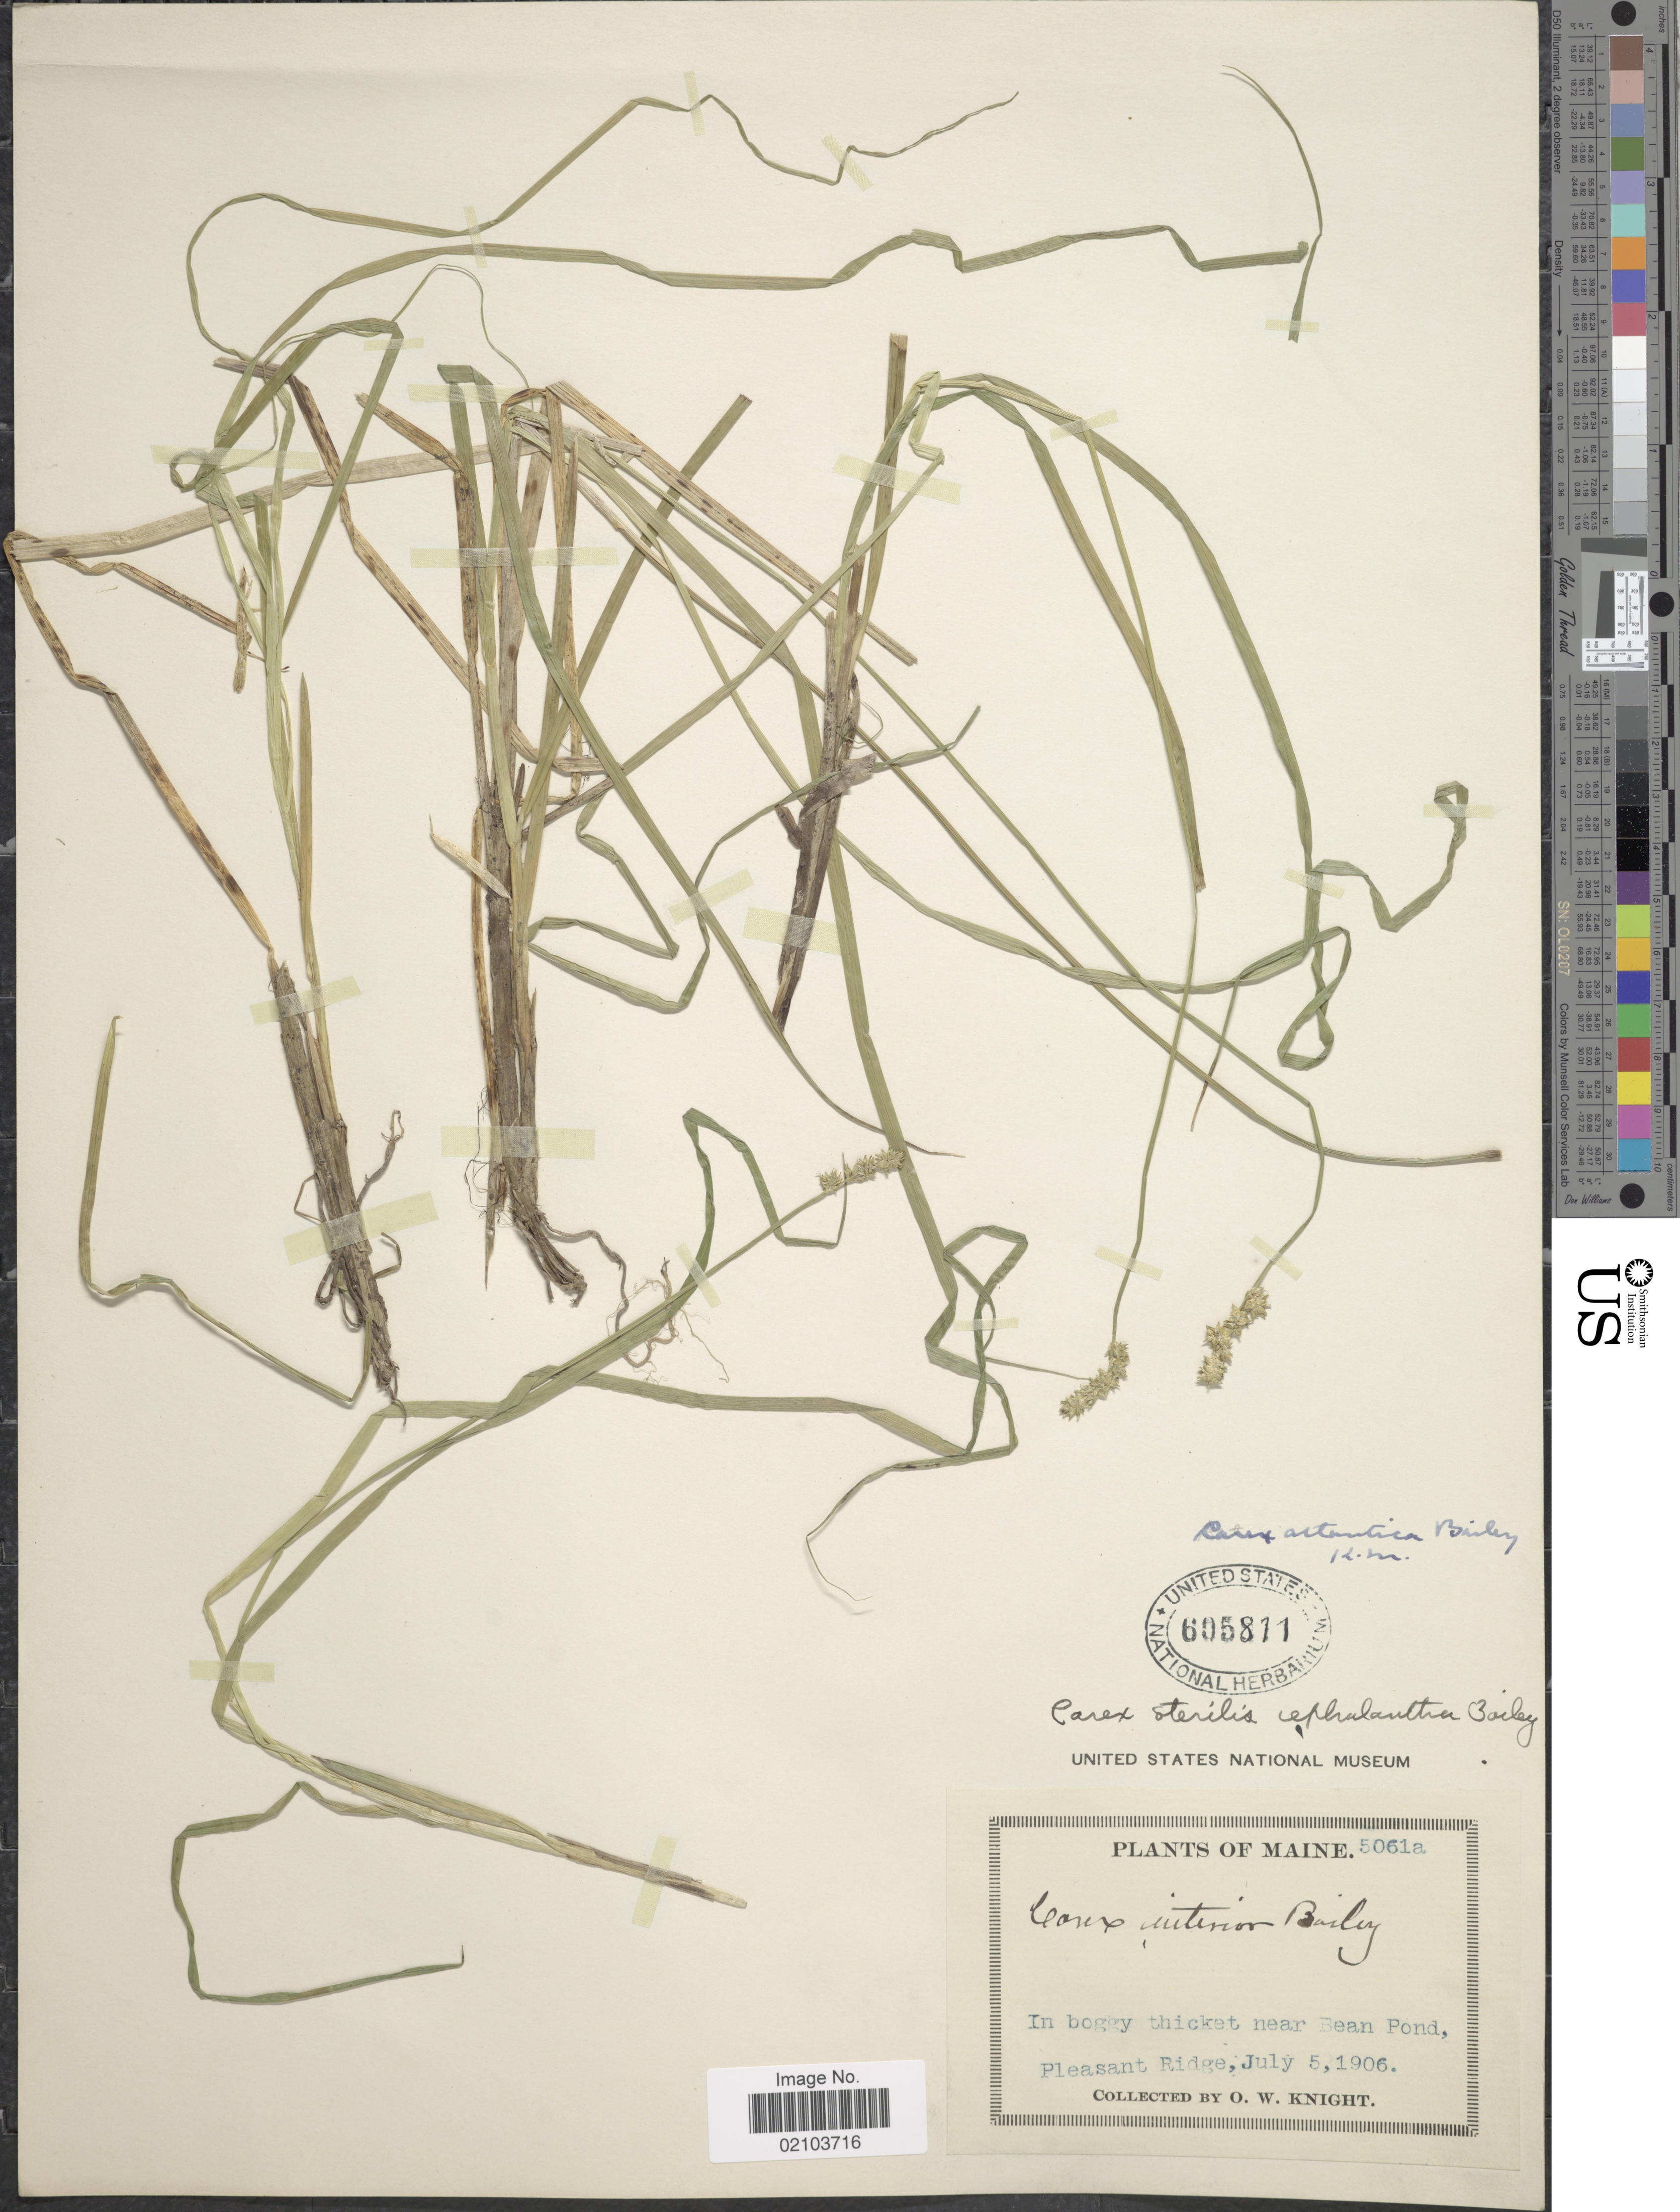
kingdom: Plantae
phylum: Tracheophyta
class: Liliopsida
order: Poales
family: Cyperaceae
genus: Carex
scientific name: Carex atlantica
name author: L.H. Bailey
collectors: O. Knight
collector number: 5061a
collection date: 1906-07-05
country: United States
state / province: Maine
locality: Pleasant Ridge, near Bean Pond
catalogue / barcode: US 605811